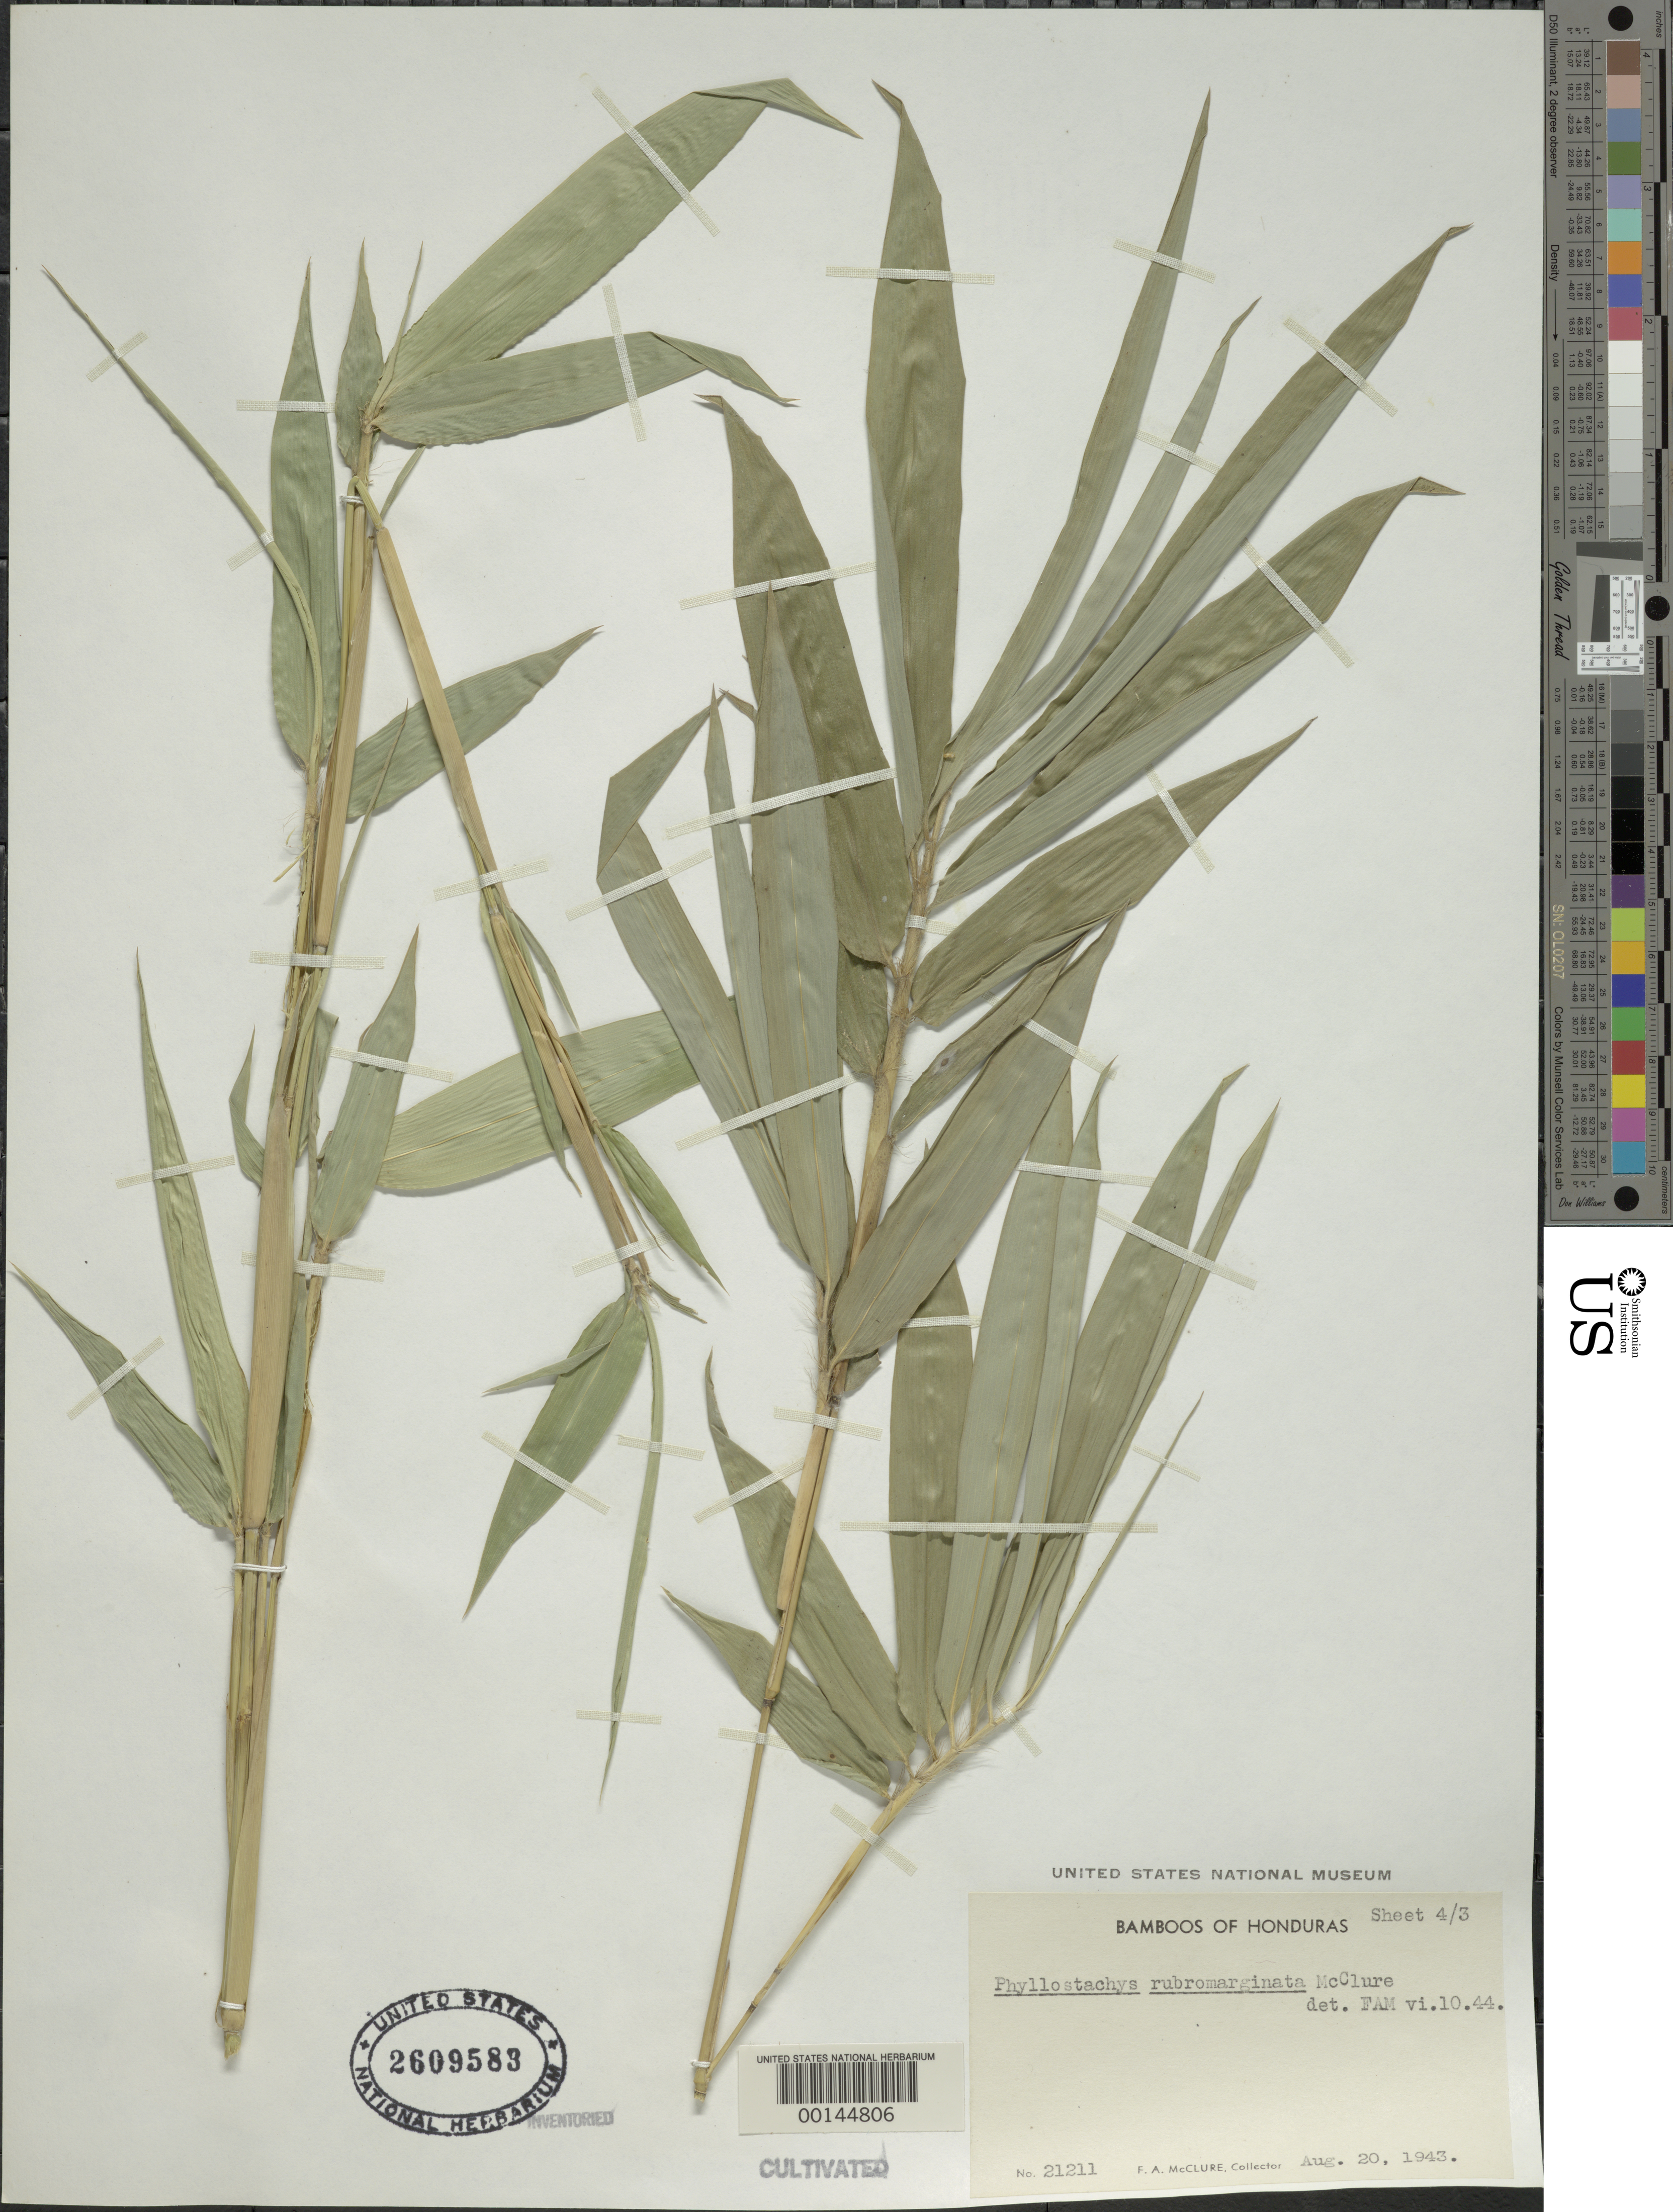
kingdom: Plantae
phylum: Tracheophyta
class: Liliopsida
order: Poales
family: Poaceae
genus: Phyllostachys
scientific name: Phyllostachys rubromarginata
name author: McClure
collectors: F. A. McClure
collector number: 21211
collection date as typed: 20 Aug 1944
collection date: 1944-08-20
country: Honduras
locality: Lancetilla, experiment station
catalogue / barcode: US 2609583